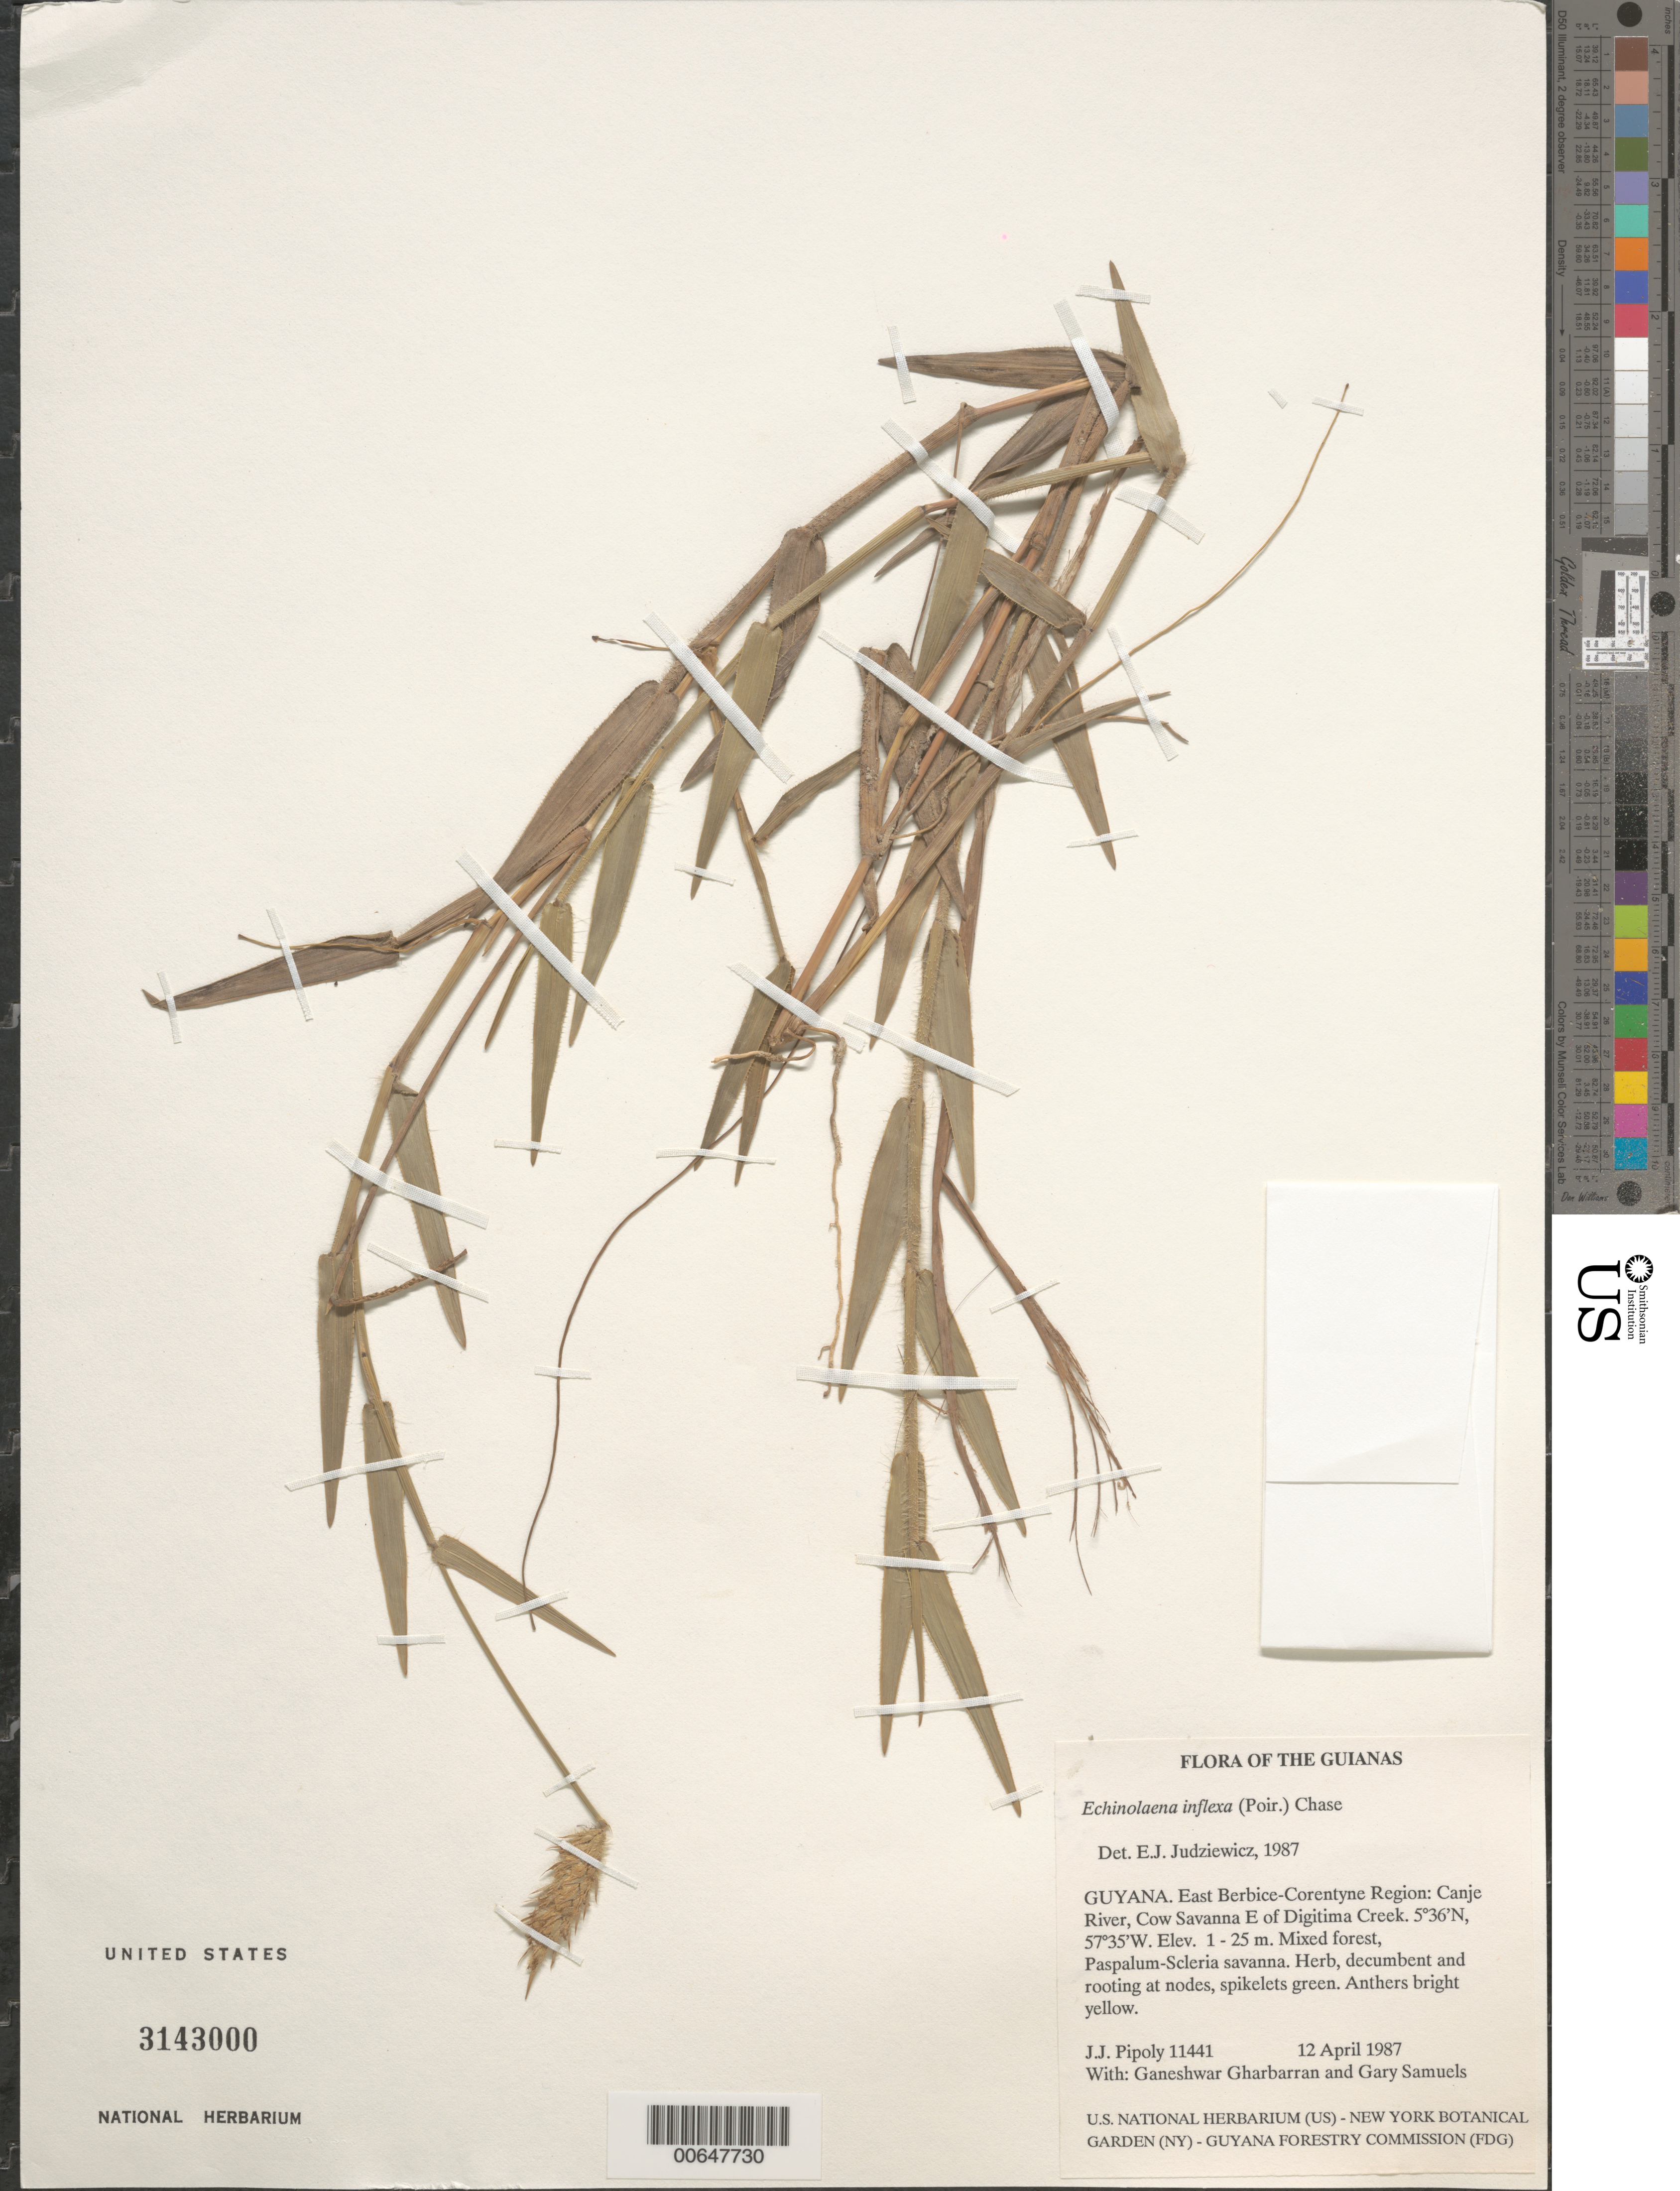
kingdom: Plantae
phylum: Tracheophyta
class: Liliopsida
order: Poales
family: Poaceae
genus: Echinolaena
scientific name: Echinolaena inflexa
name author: (Poir.) Chase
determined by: Judziewicz, E. J.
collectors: J. J. Pipoly, G. Gharbarran & G. Samuels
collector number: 11441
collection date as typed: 12 April 1987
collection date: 1987-04-12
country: Guyana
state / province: E. Berbice-Corentyne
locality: Canje River, Cow Savanna E of Digitima Creek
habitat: Mixed forest, Paspalum-Scleria savanna, Eperua gallery forest and mixed scrub on brown and mixed bauxitic sand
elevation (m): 1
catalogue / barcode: US 3143000